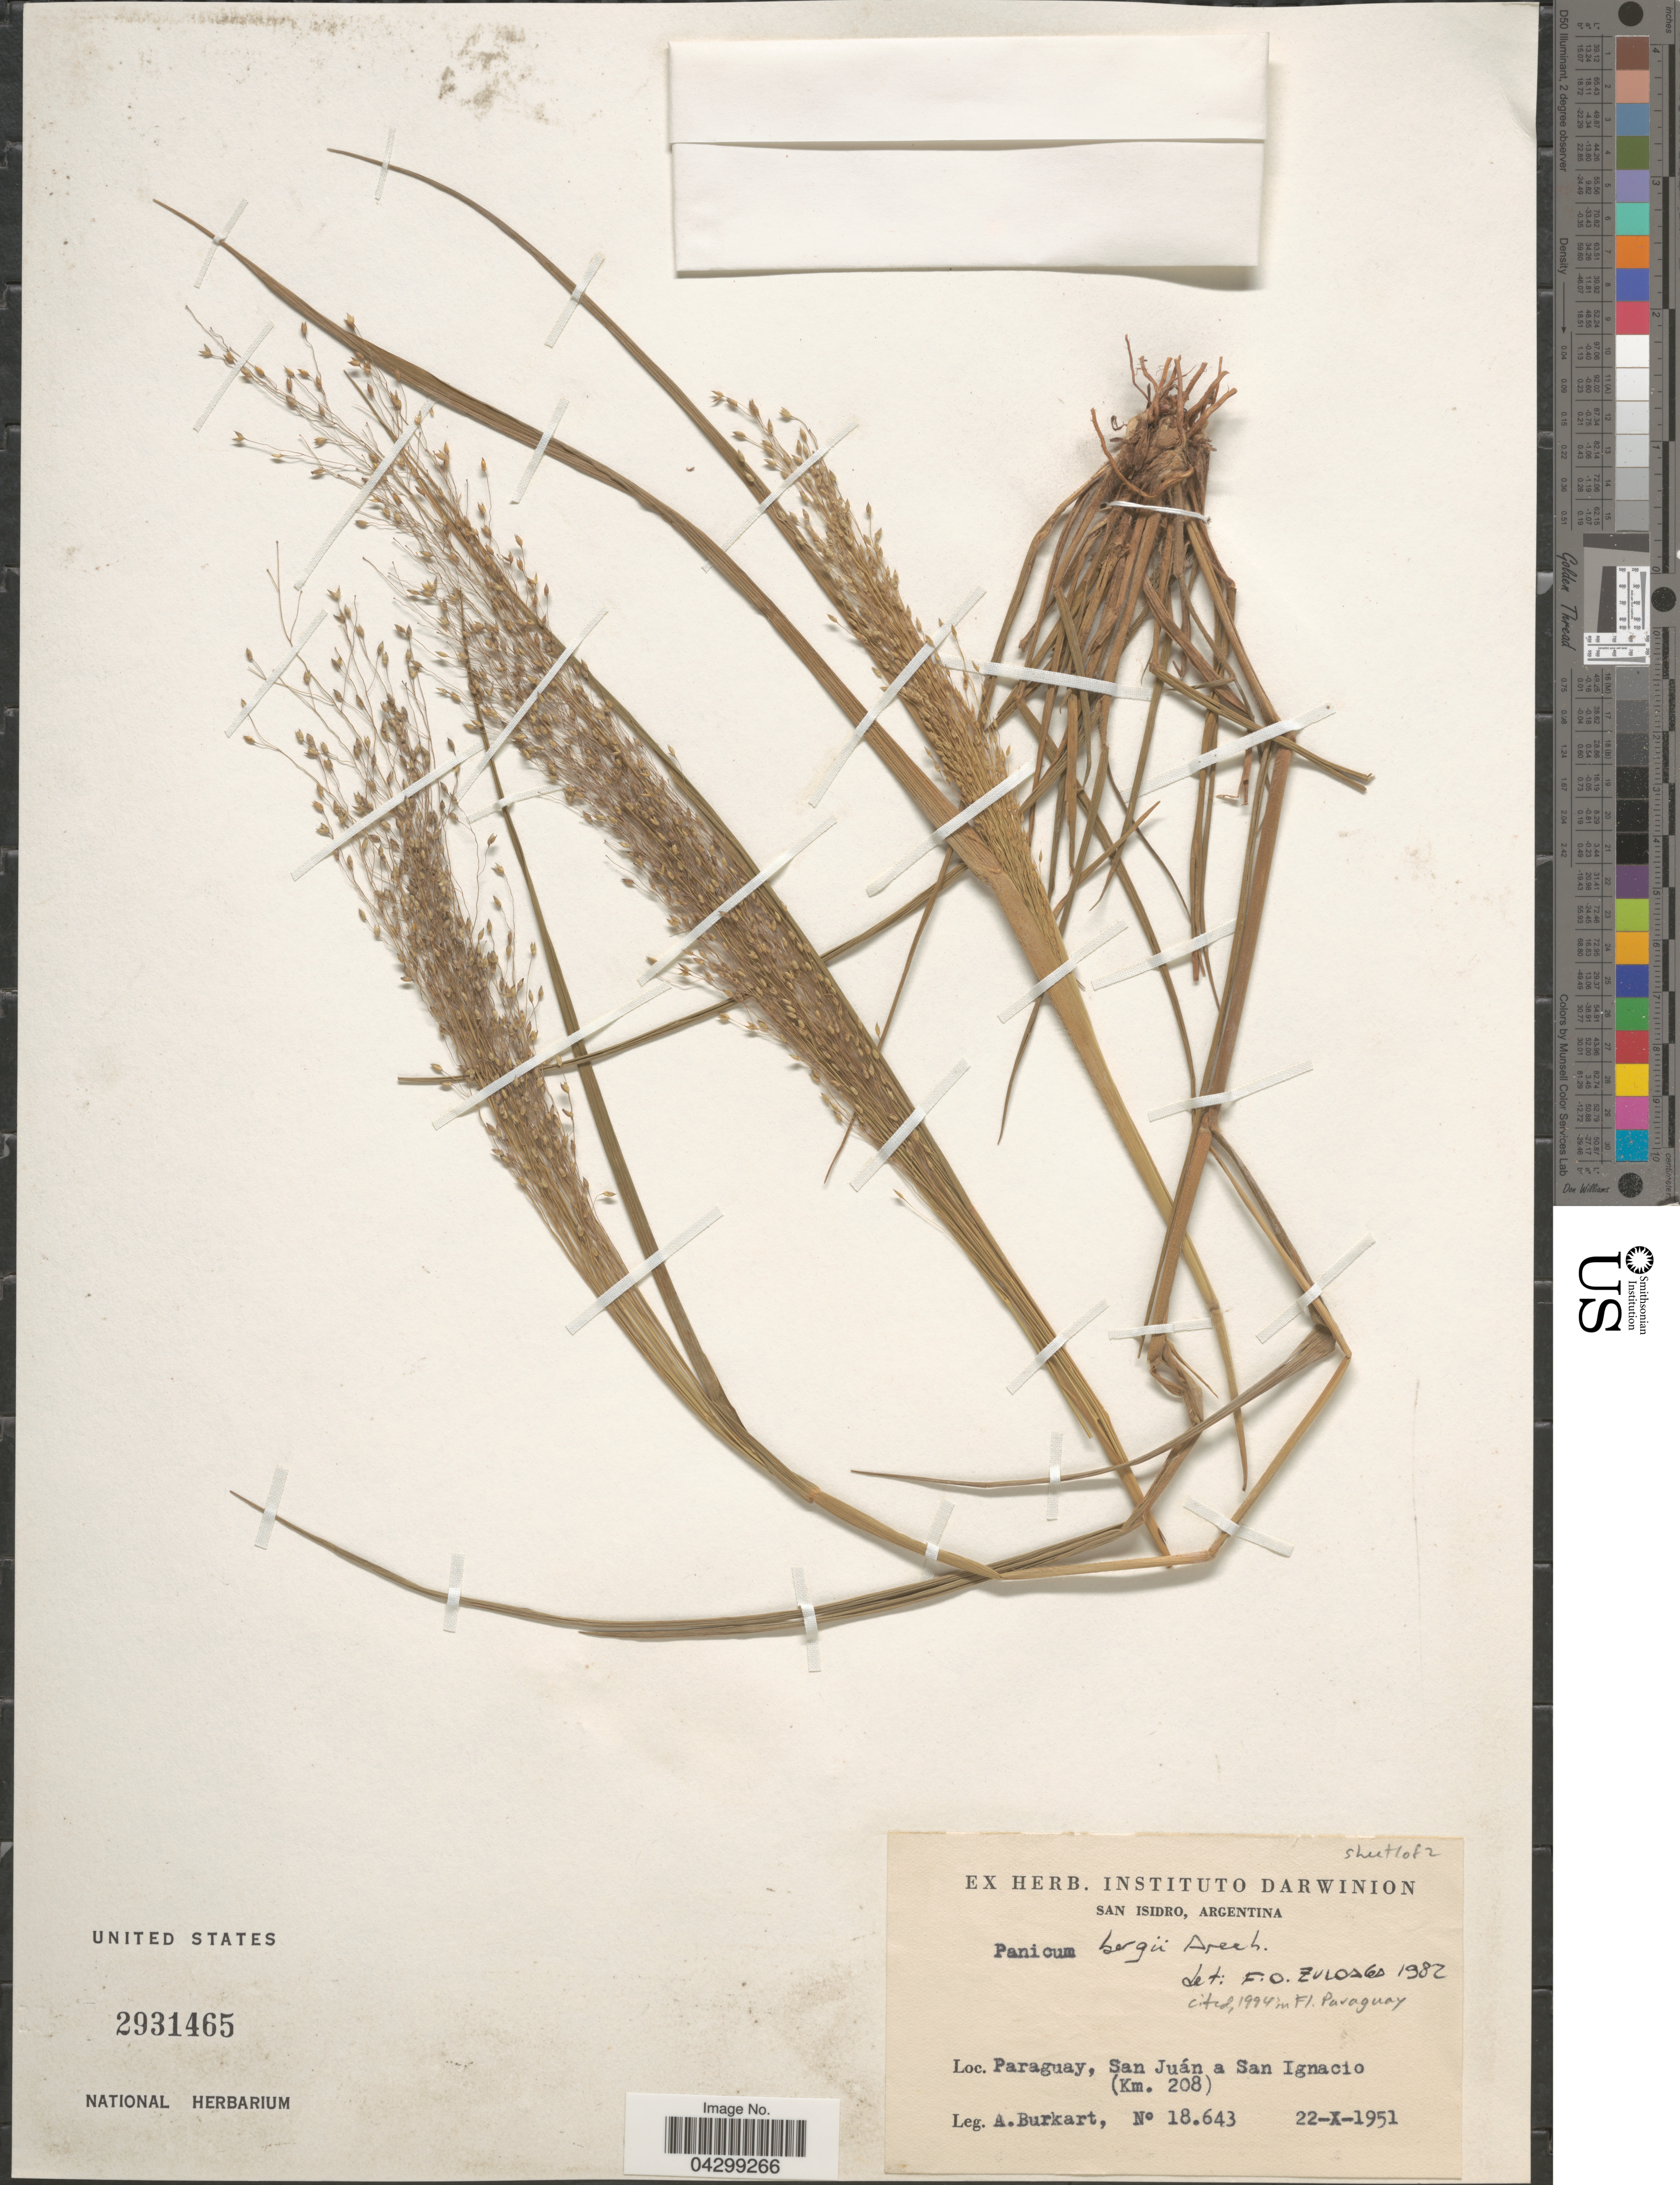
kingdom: Plantae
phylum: Tracheophyta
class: Liliopsida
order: Poales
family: Poaceae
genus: Panicum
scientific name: Panicum bergii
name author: Arechav.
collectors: A. E. Burkart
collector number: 18643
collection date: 1951-10-22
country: Paraguay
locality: San Juán a San Ignacio (Km. 208).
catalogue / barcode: US 2931465